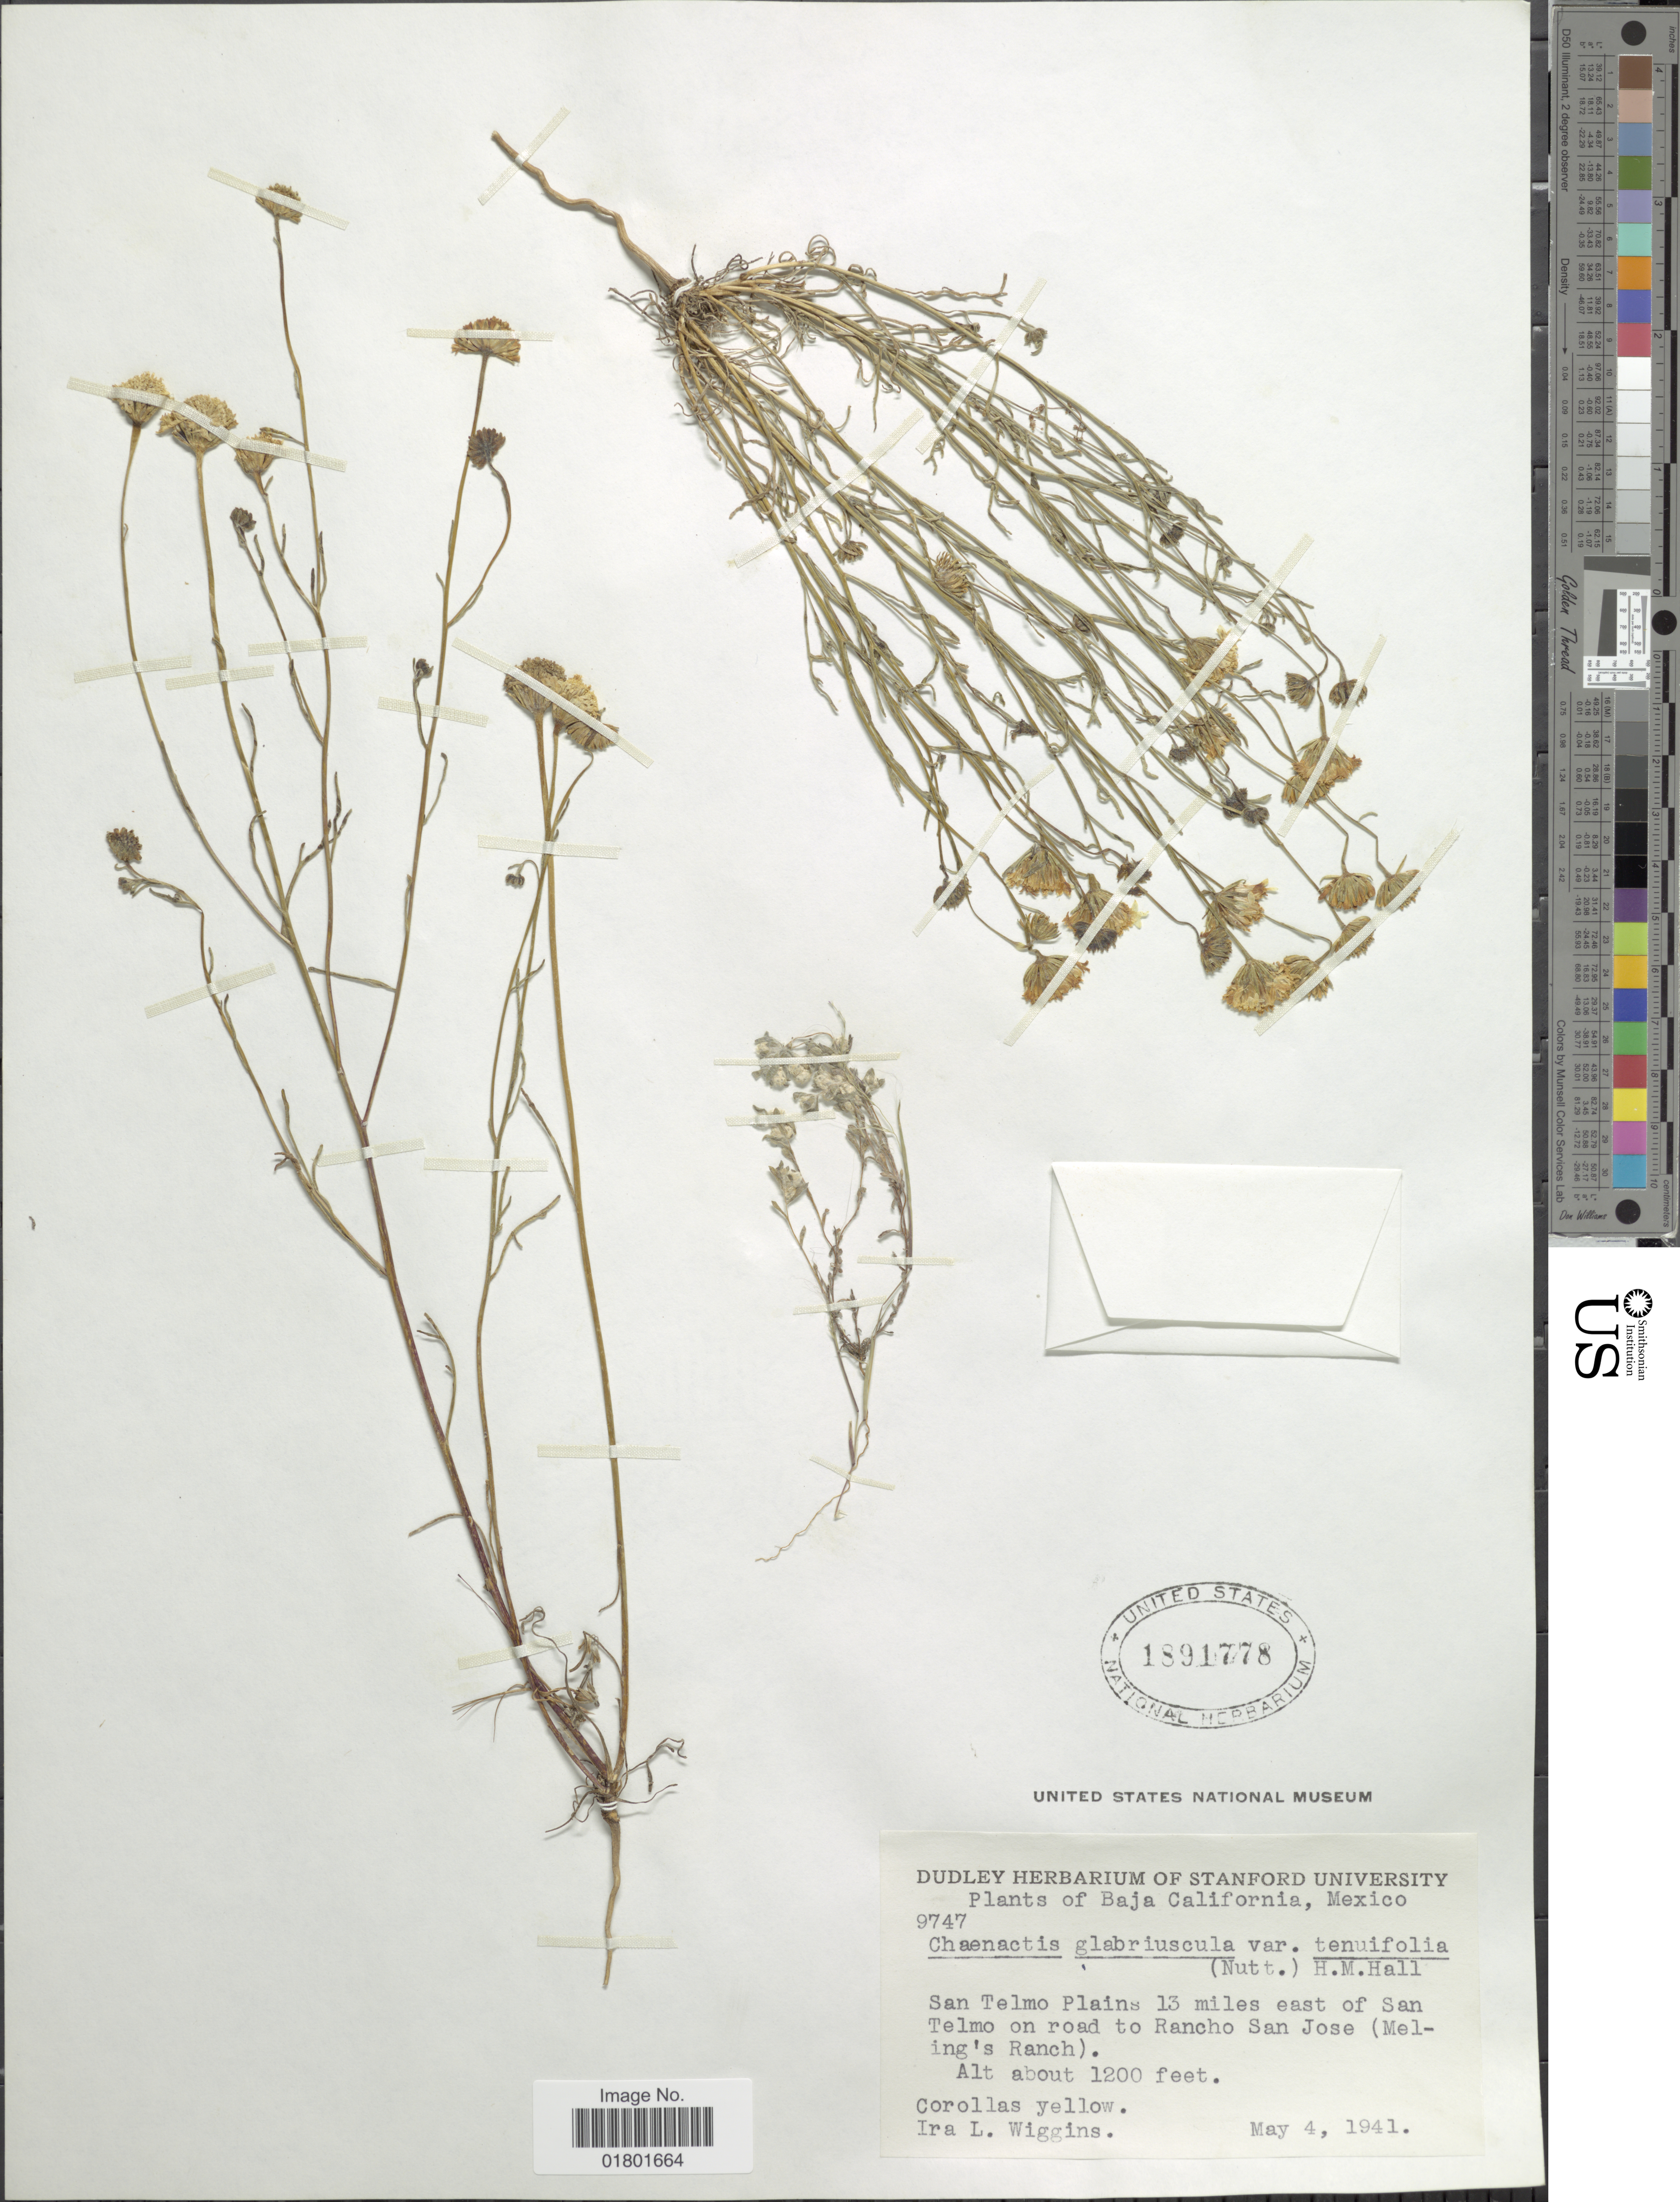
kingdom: Plantae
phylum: Tracheophyta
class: Magnoliopsida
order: Asterales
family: Asteraceae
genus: Chaenactis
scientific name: Chaenactis glabriuscula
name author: DC.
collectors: I. L. Wiggins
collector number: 9747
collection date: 1941-05-04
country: Mexico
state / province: Baja California Sur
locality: San Telmo Plains 13 miles east of San Telmo on road to Rancho San Jose (Meling's Ranch)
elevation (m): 366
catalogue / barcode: US 1891778